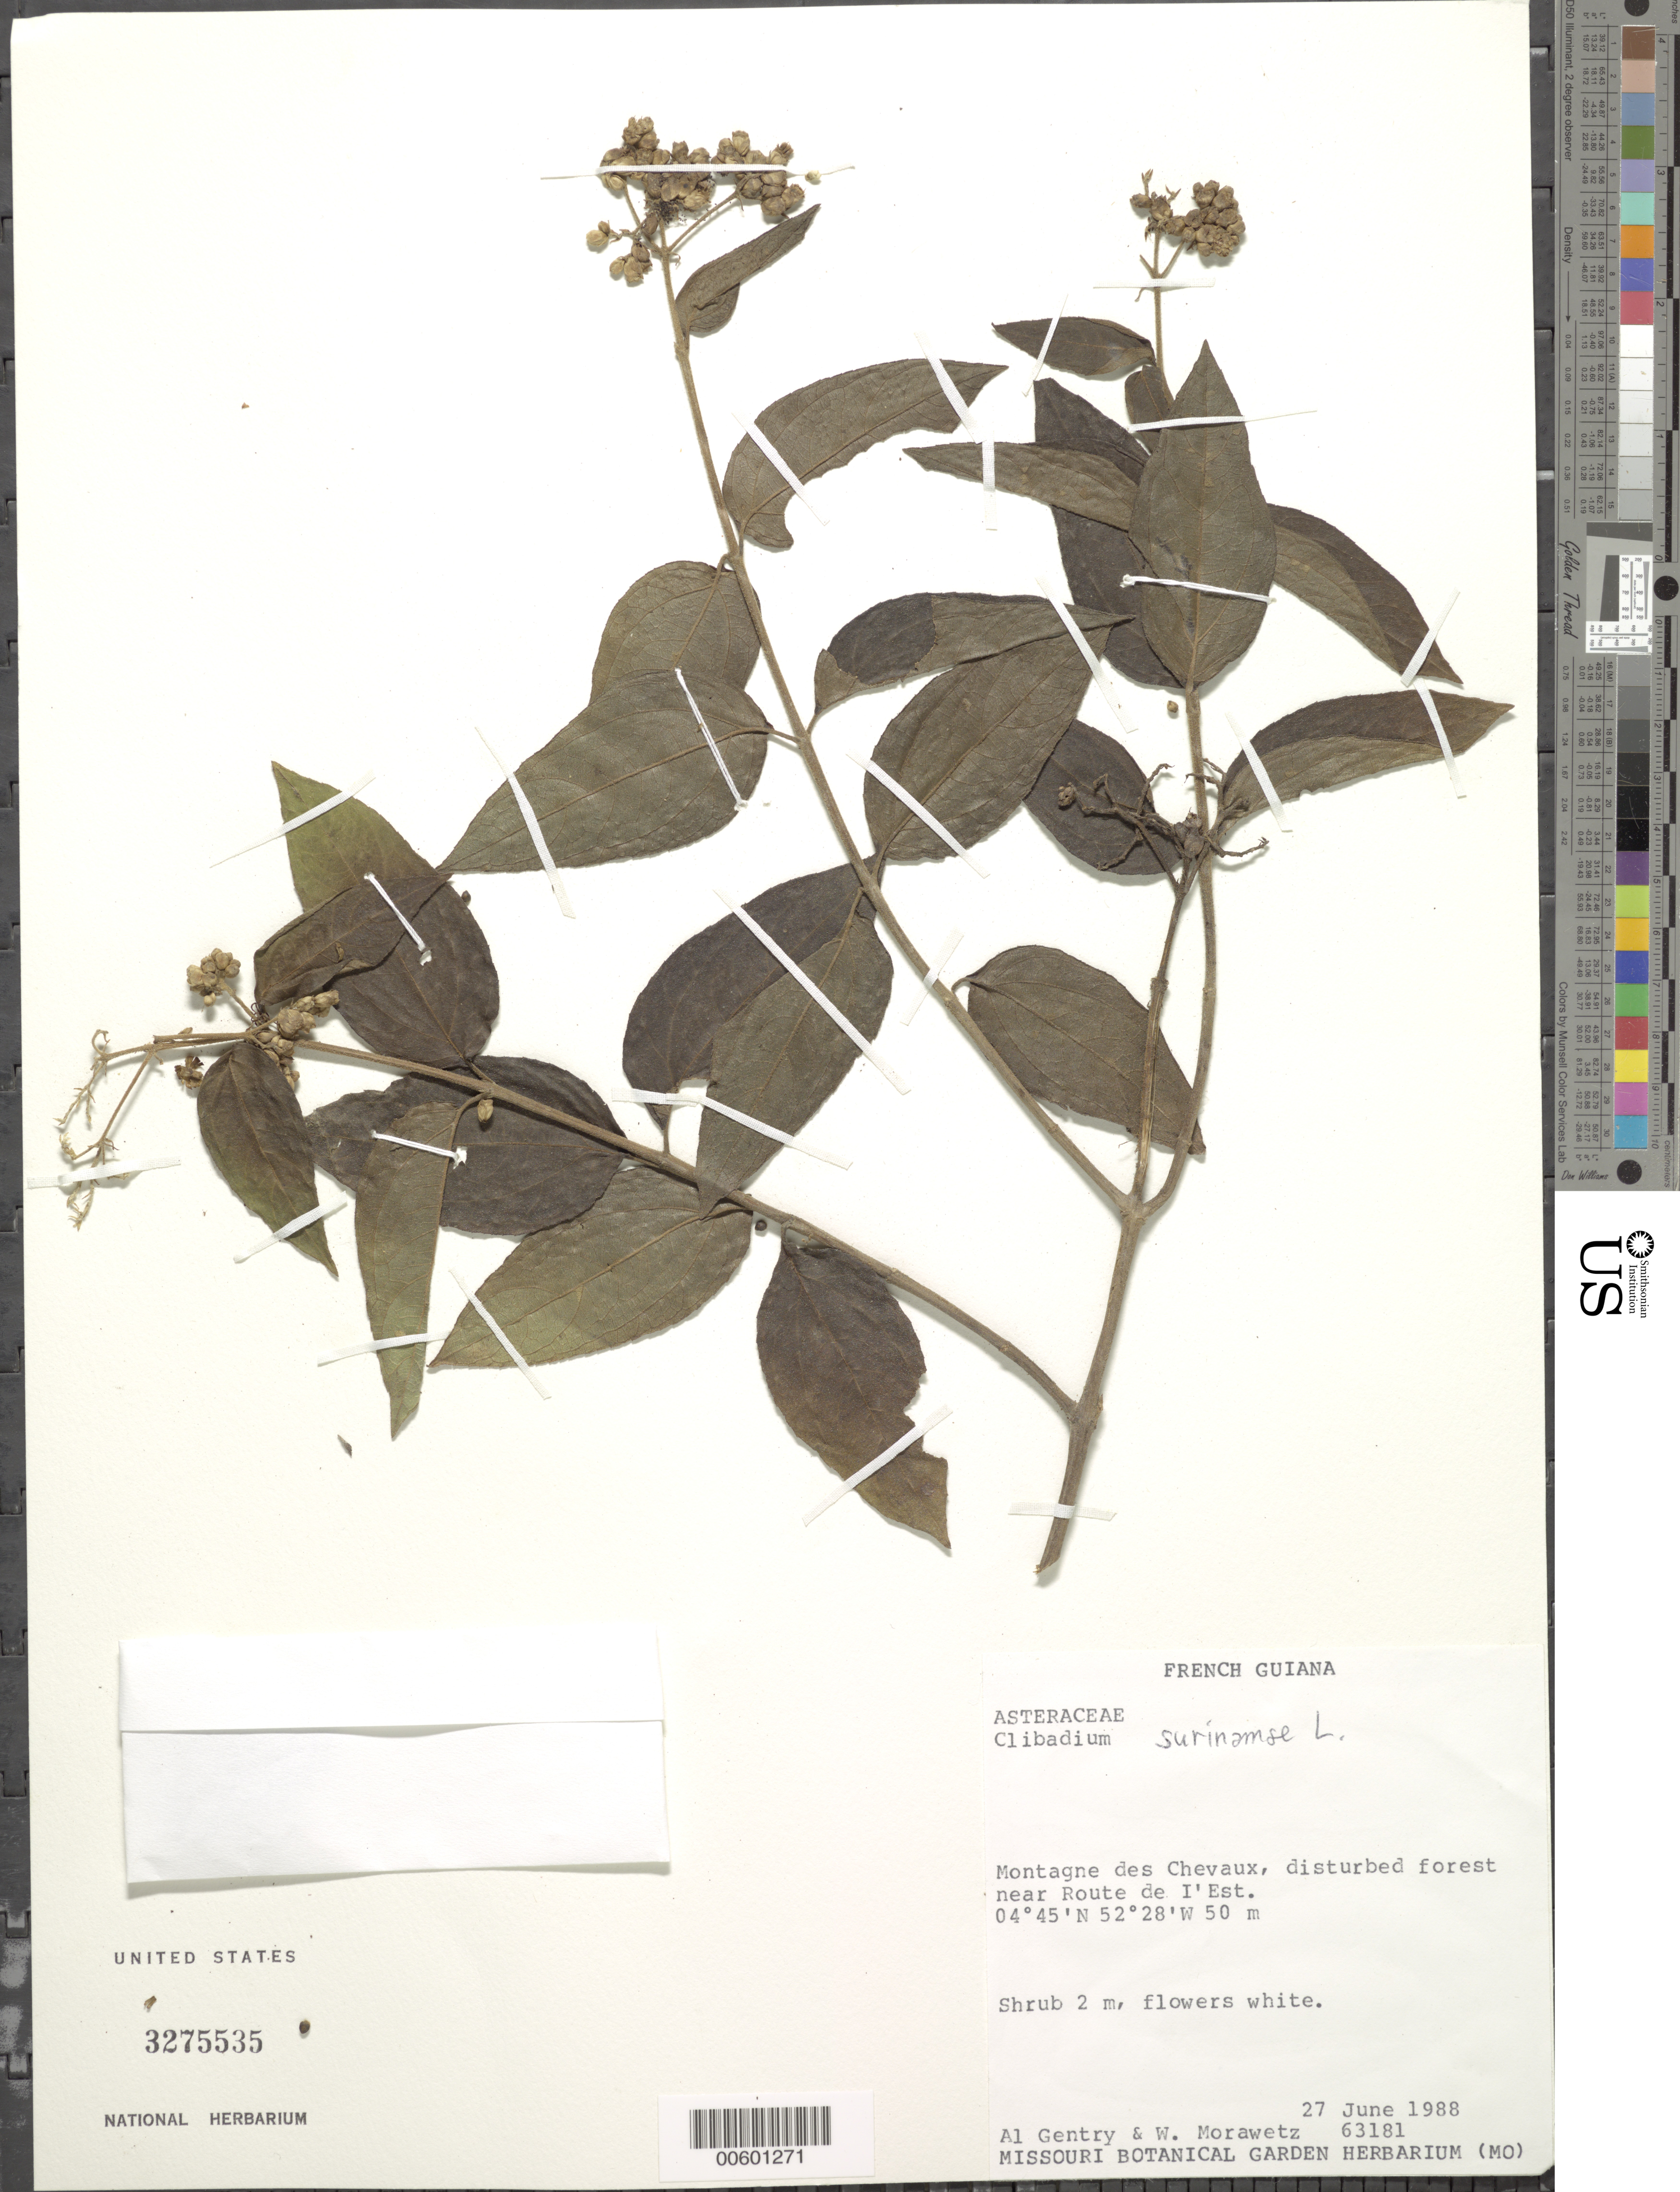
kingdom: Plantae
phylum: Tracheophyta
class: Magnoliopsida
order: Asterales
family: Asteraceae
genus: Clibadium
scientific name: Clibadium surinamense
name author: L.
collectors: A. H. Gentry & W. Morawetz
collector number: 63181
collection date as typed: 27-Jun-88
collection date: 1988-06-27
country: French Guiana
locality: Montagnes des Chevaux, near Route de l'Est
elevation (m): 50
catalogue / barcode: US 3275535